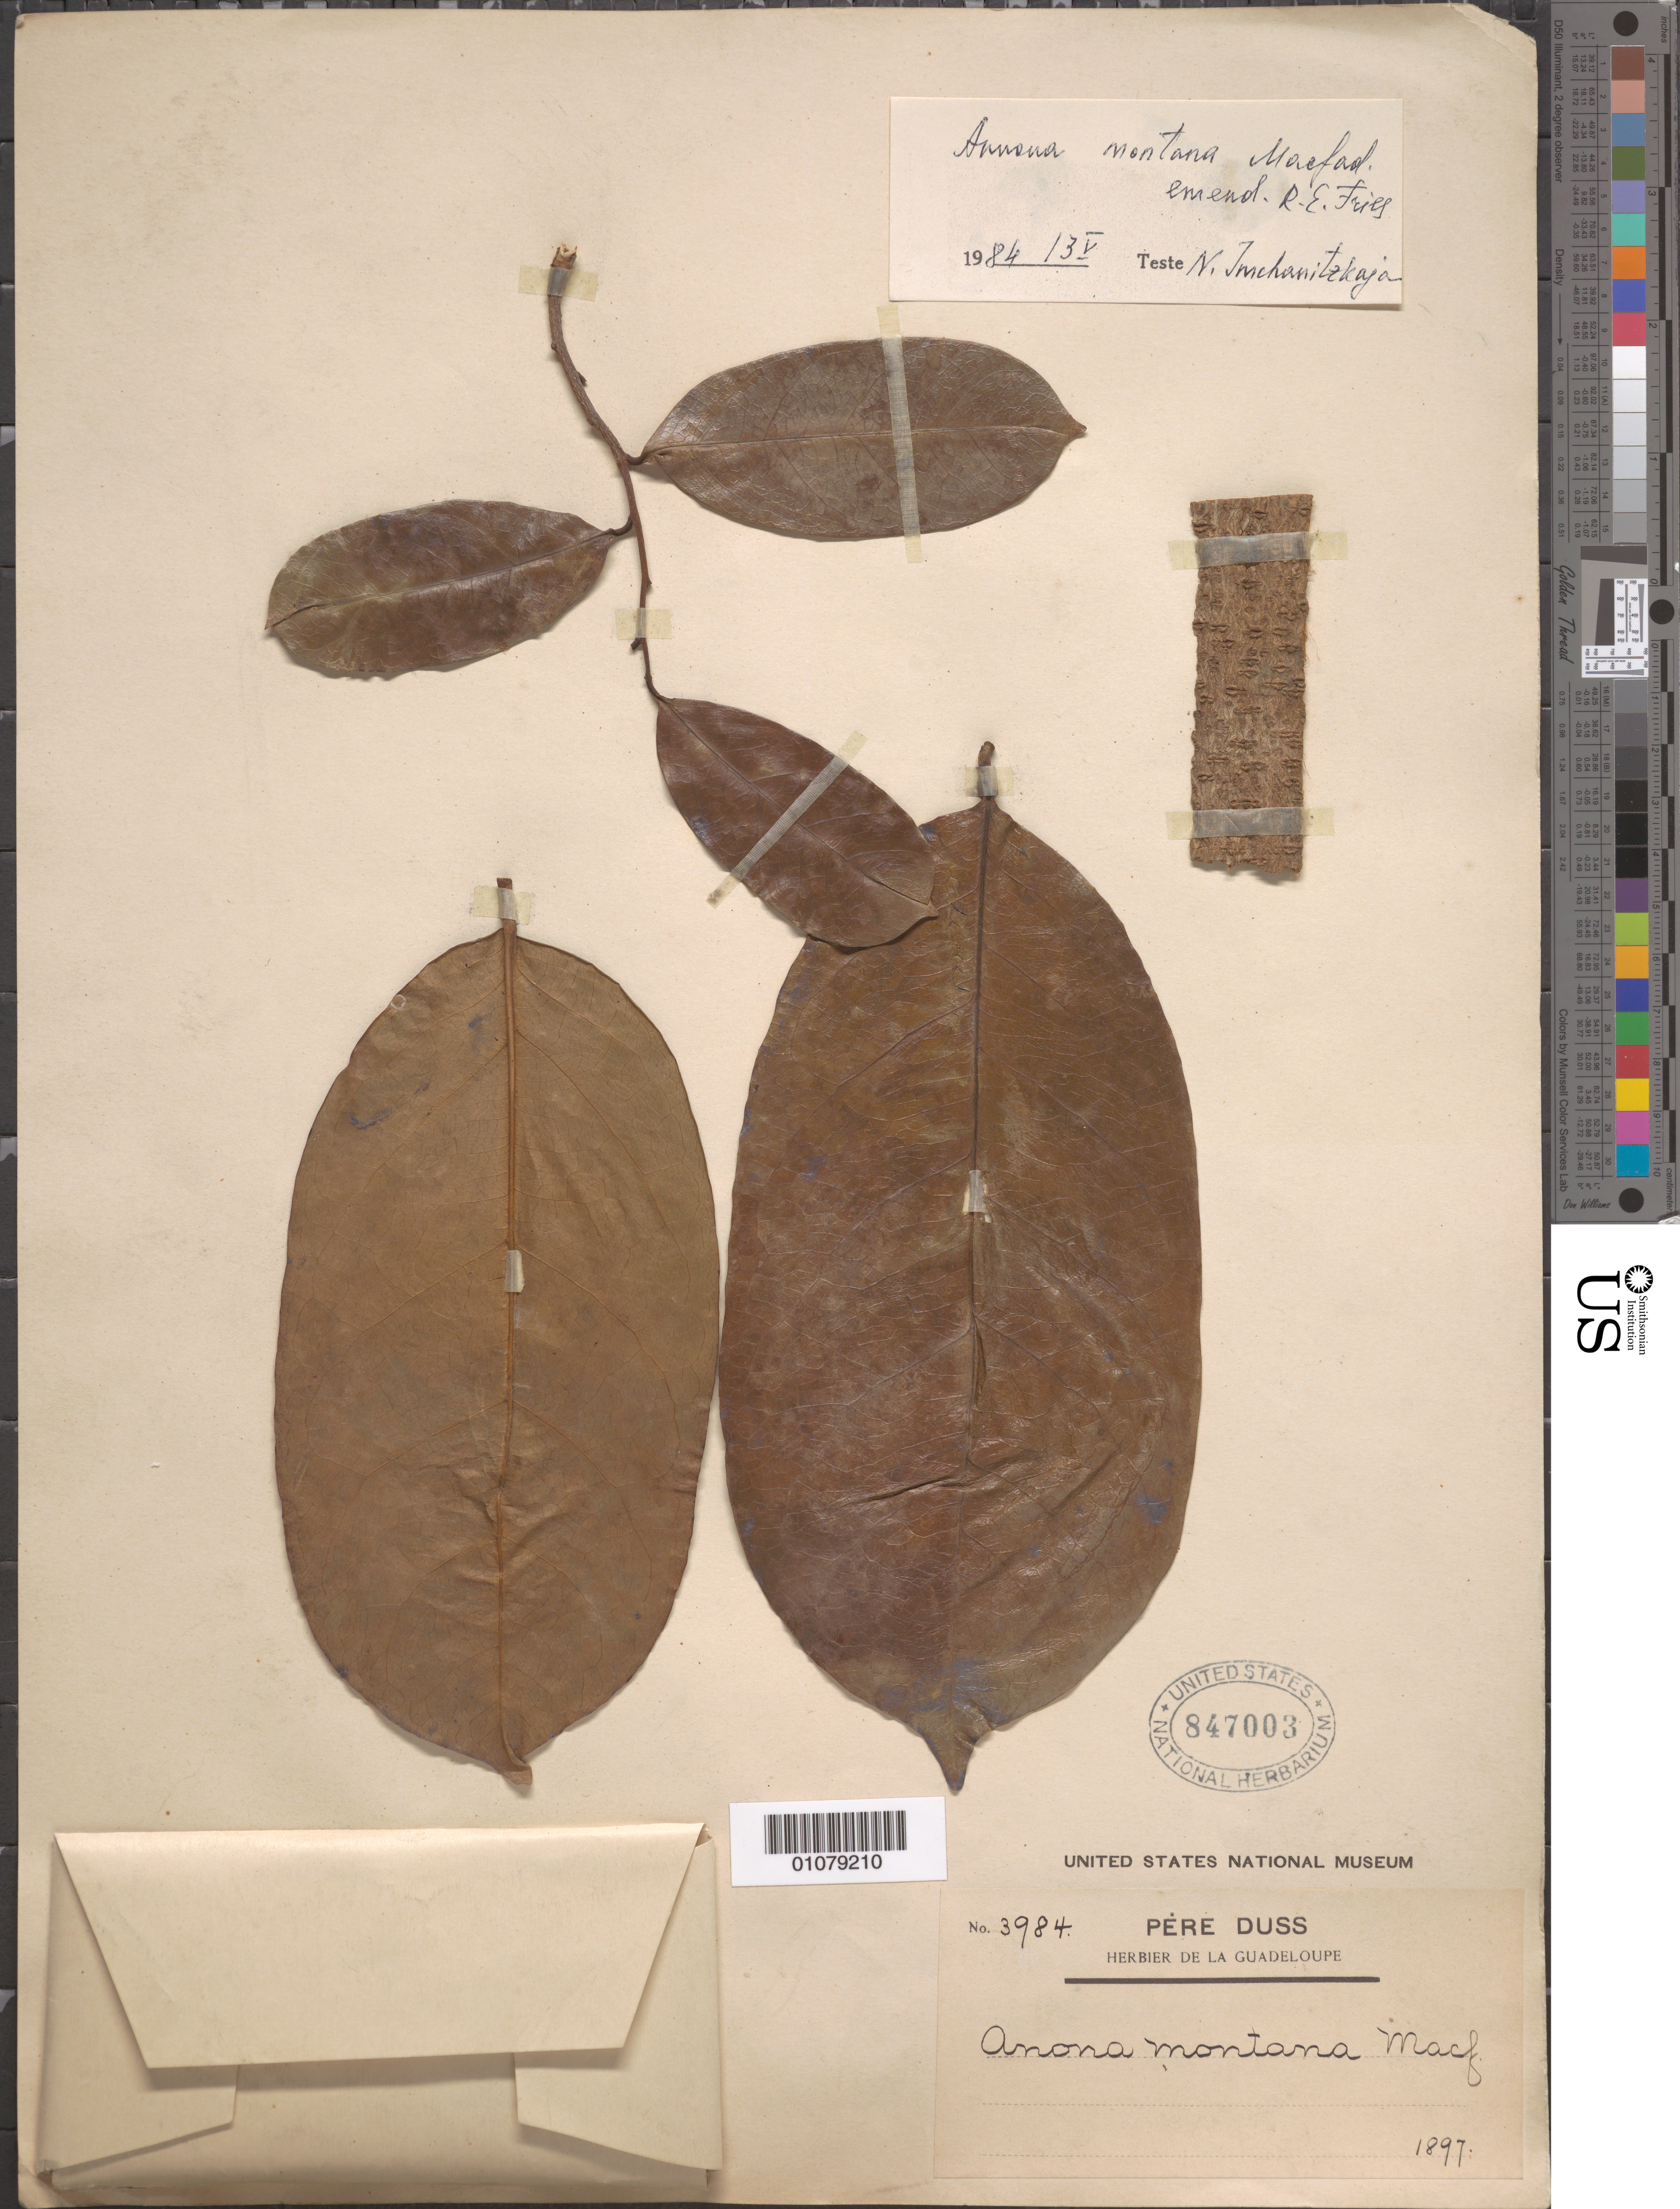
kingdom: Plantae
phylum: Tracheophyta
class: Magnoliopsida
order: Magnoliales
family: Annonaceae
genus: Annona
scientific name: Annona montana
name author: Macfad.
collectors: Père Duss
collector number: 3984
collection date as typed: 1897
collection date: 1897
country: Guadeloupe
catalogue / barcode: US 847003